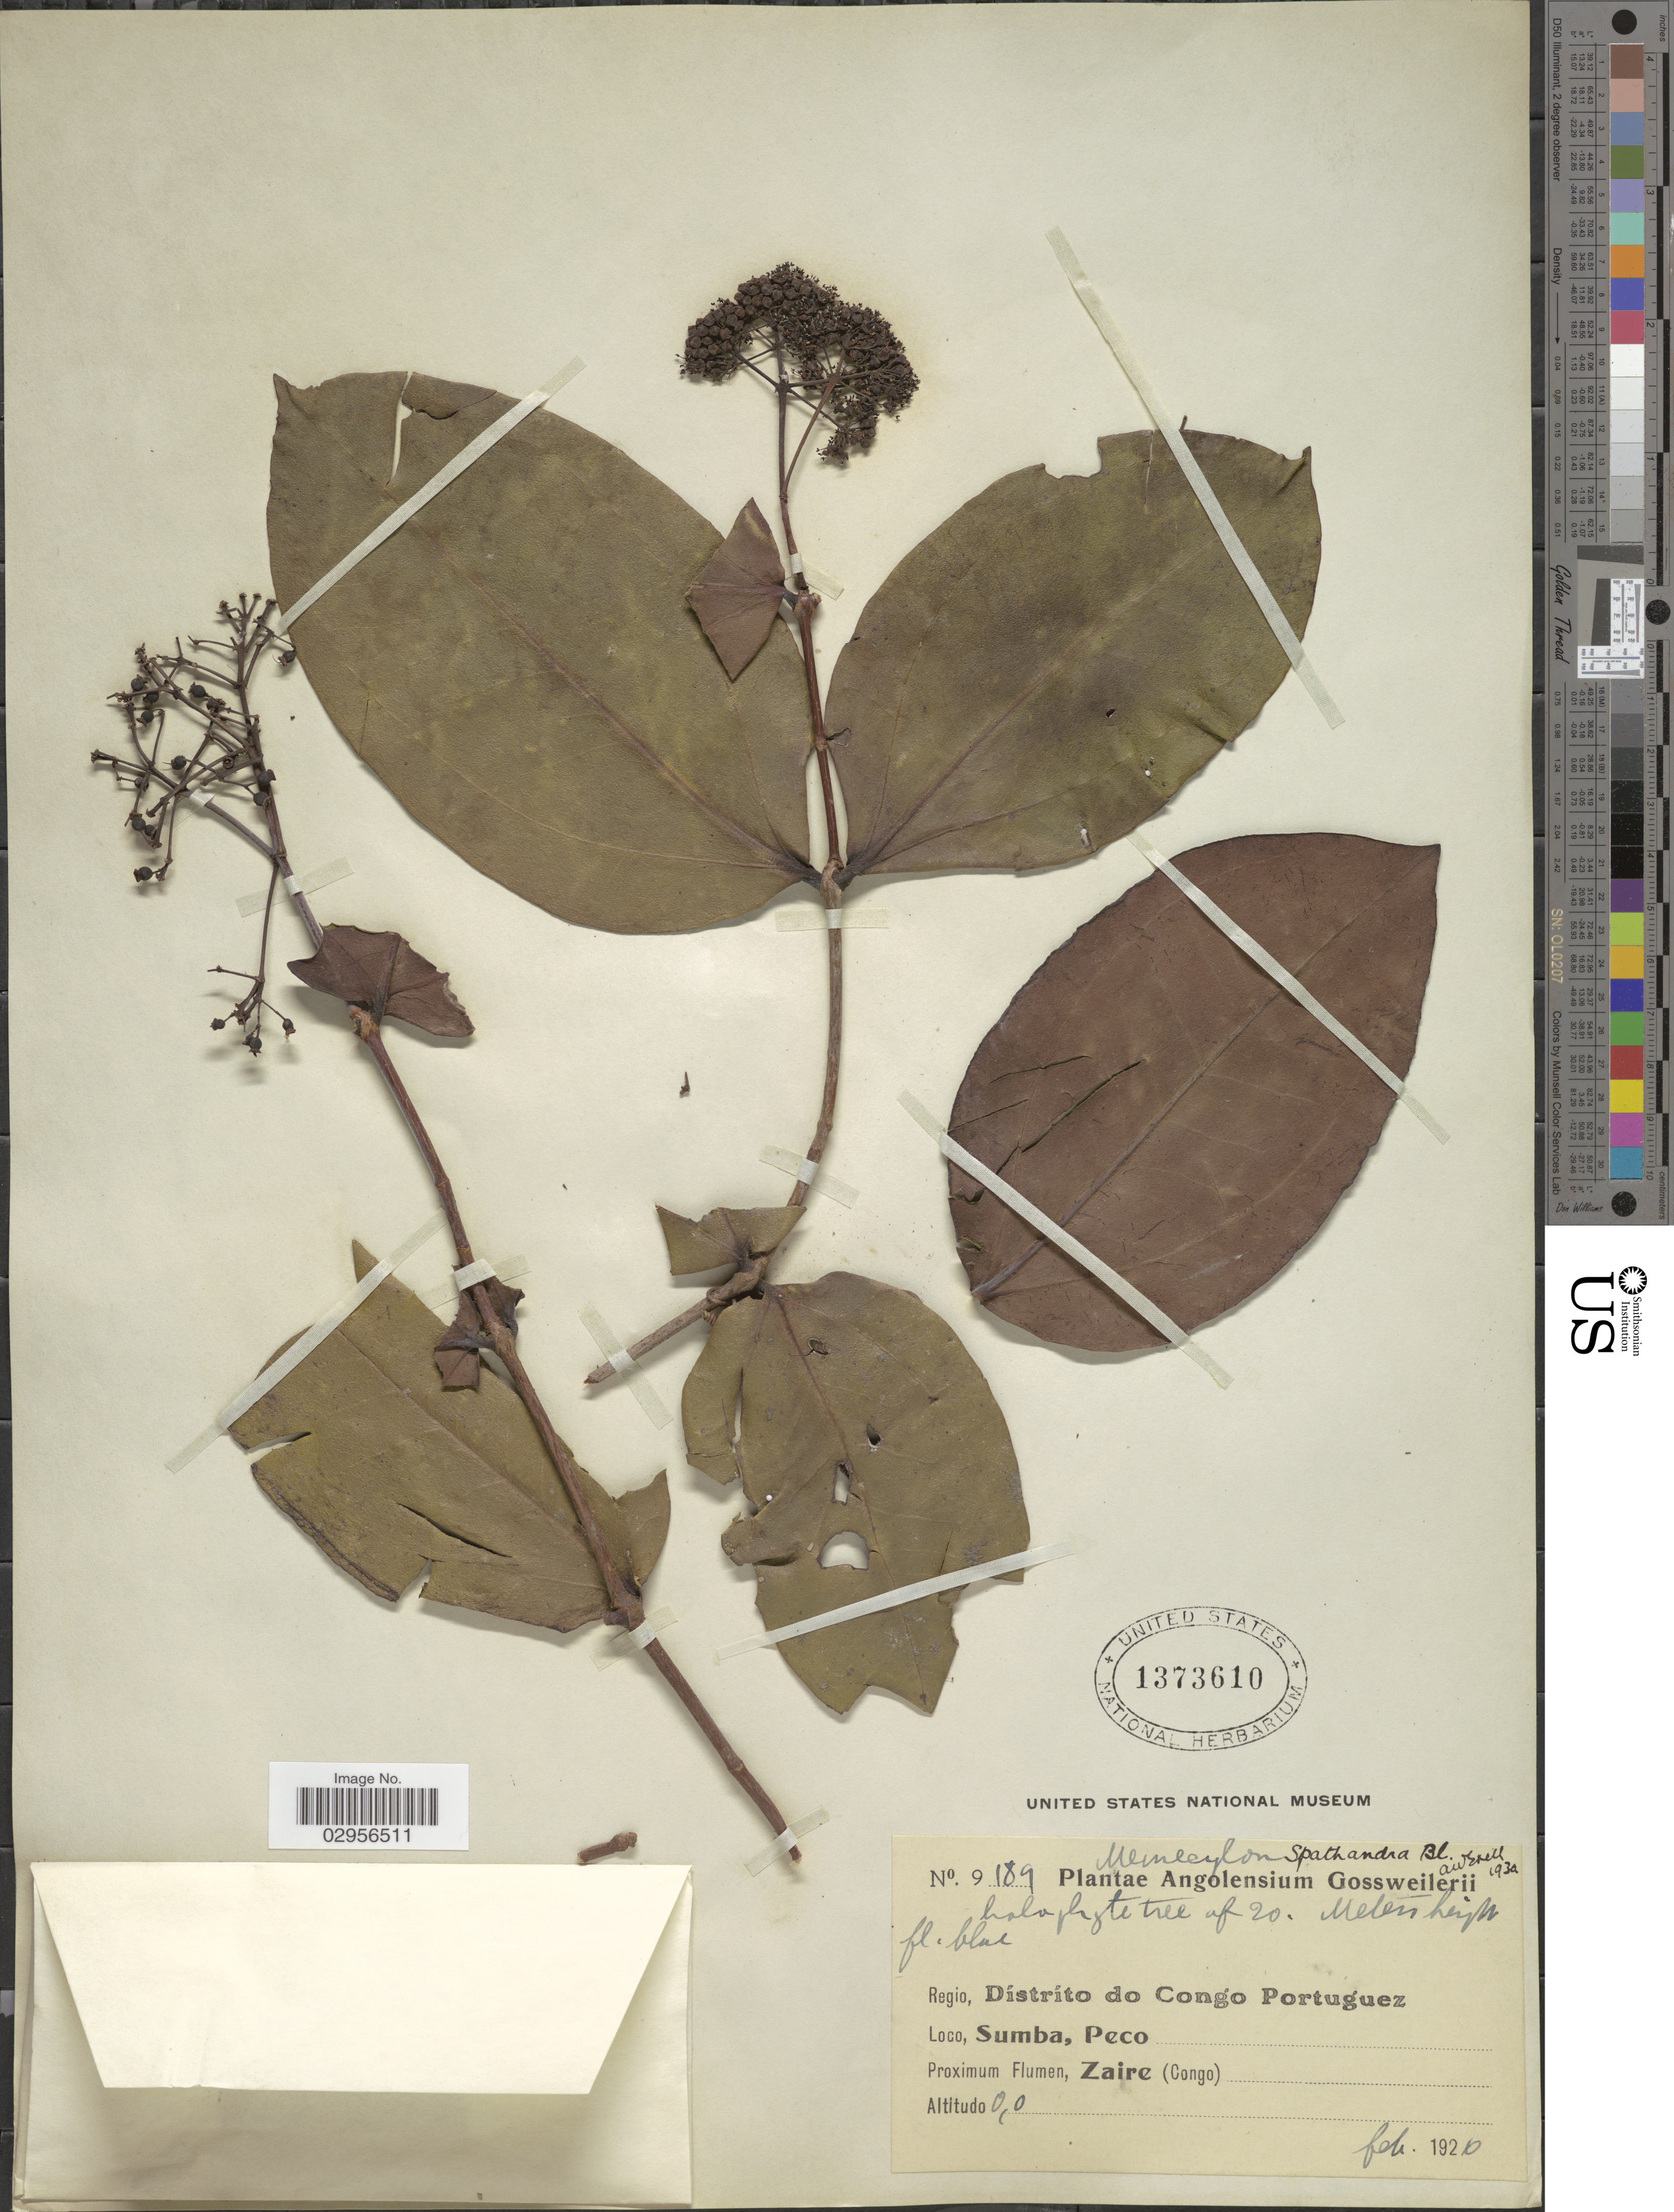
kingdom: Plantae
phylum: Tracheophyta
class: Magnoliopsida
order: Myrtales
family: Melastomataceae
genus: Memecylon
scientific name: Memecylon spathandra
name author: Blume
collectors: -. Gossweiler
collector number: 9189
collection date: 1920-02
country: Angola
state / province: Zaire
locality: Sumba, Peco (Congo).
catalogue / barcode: US 1373610